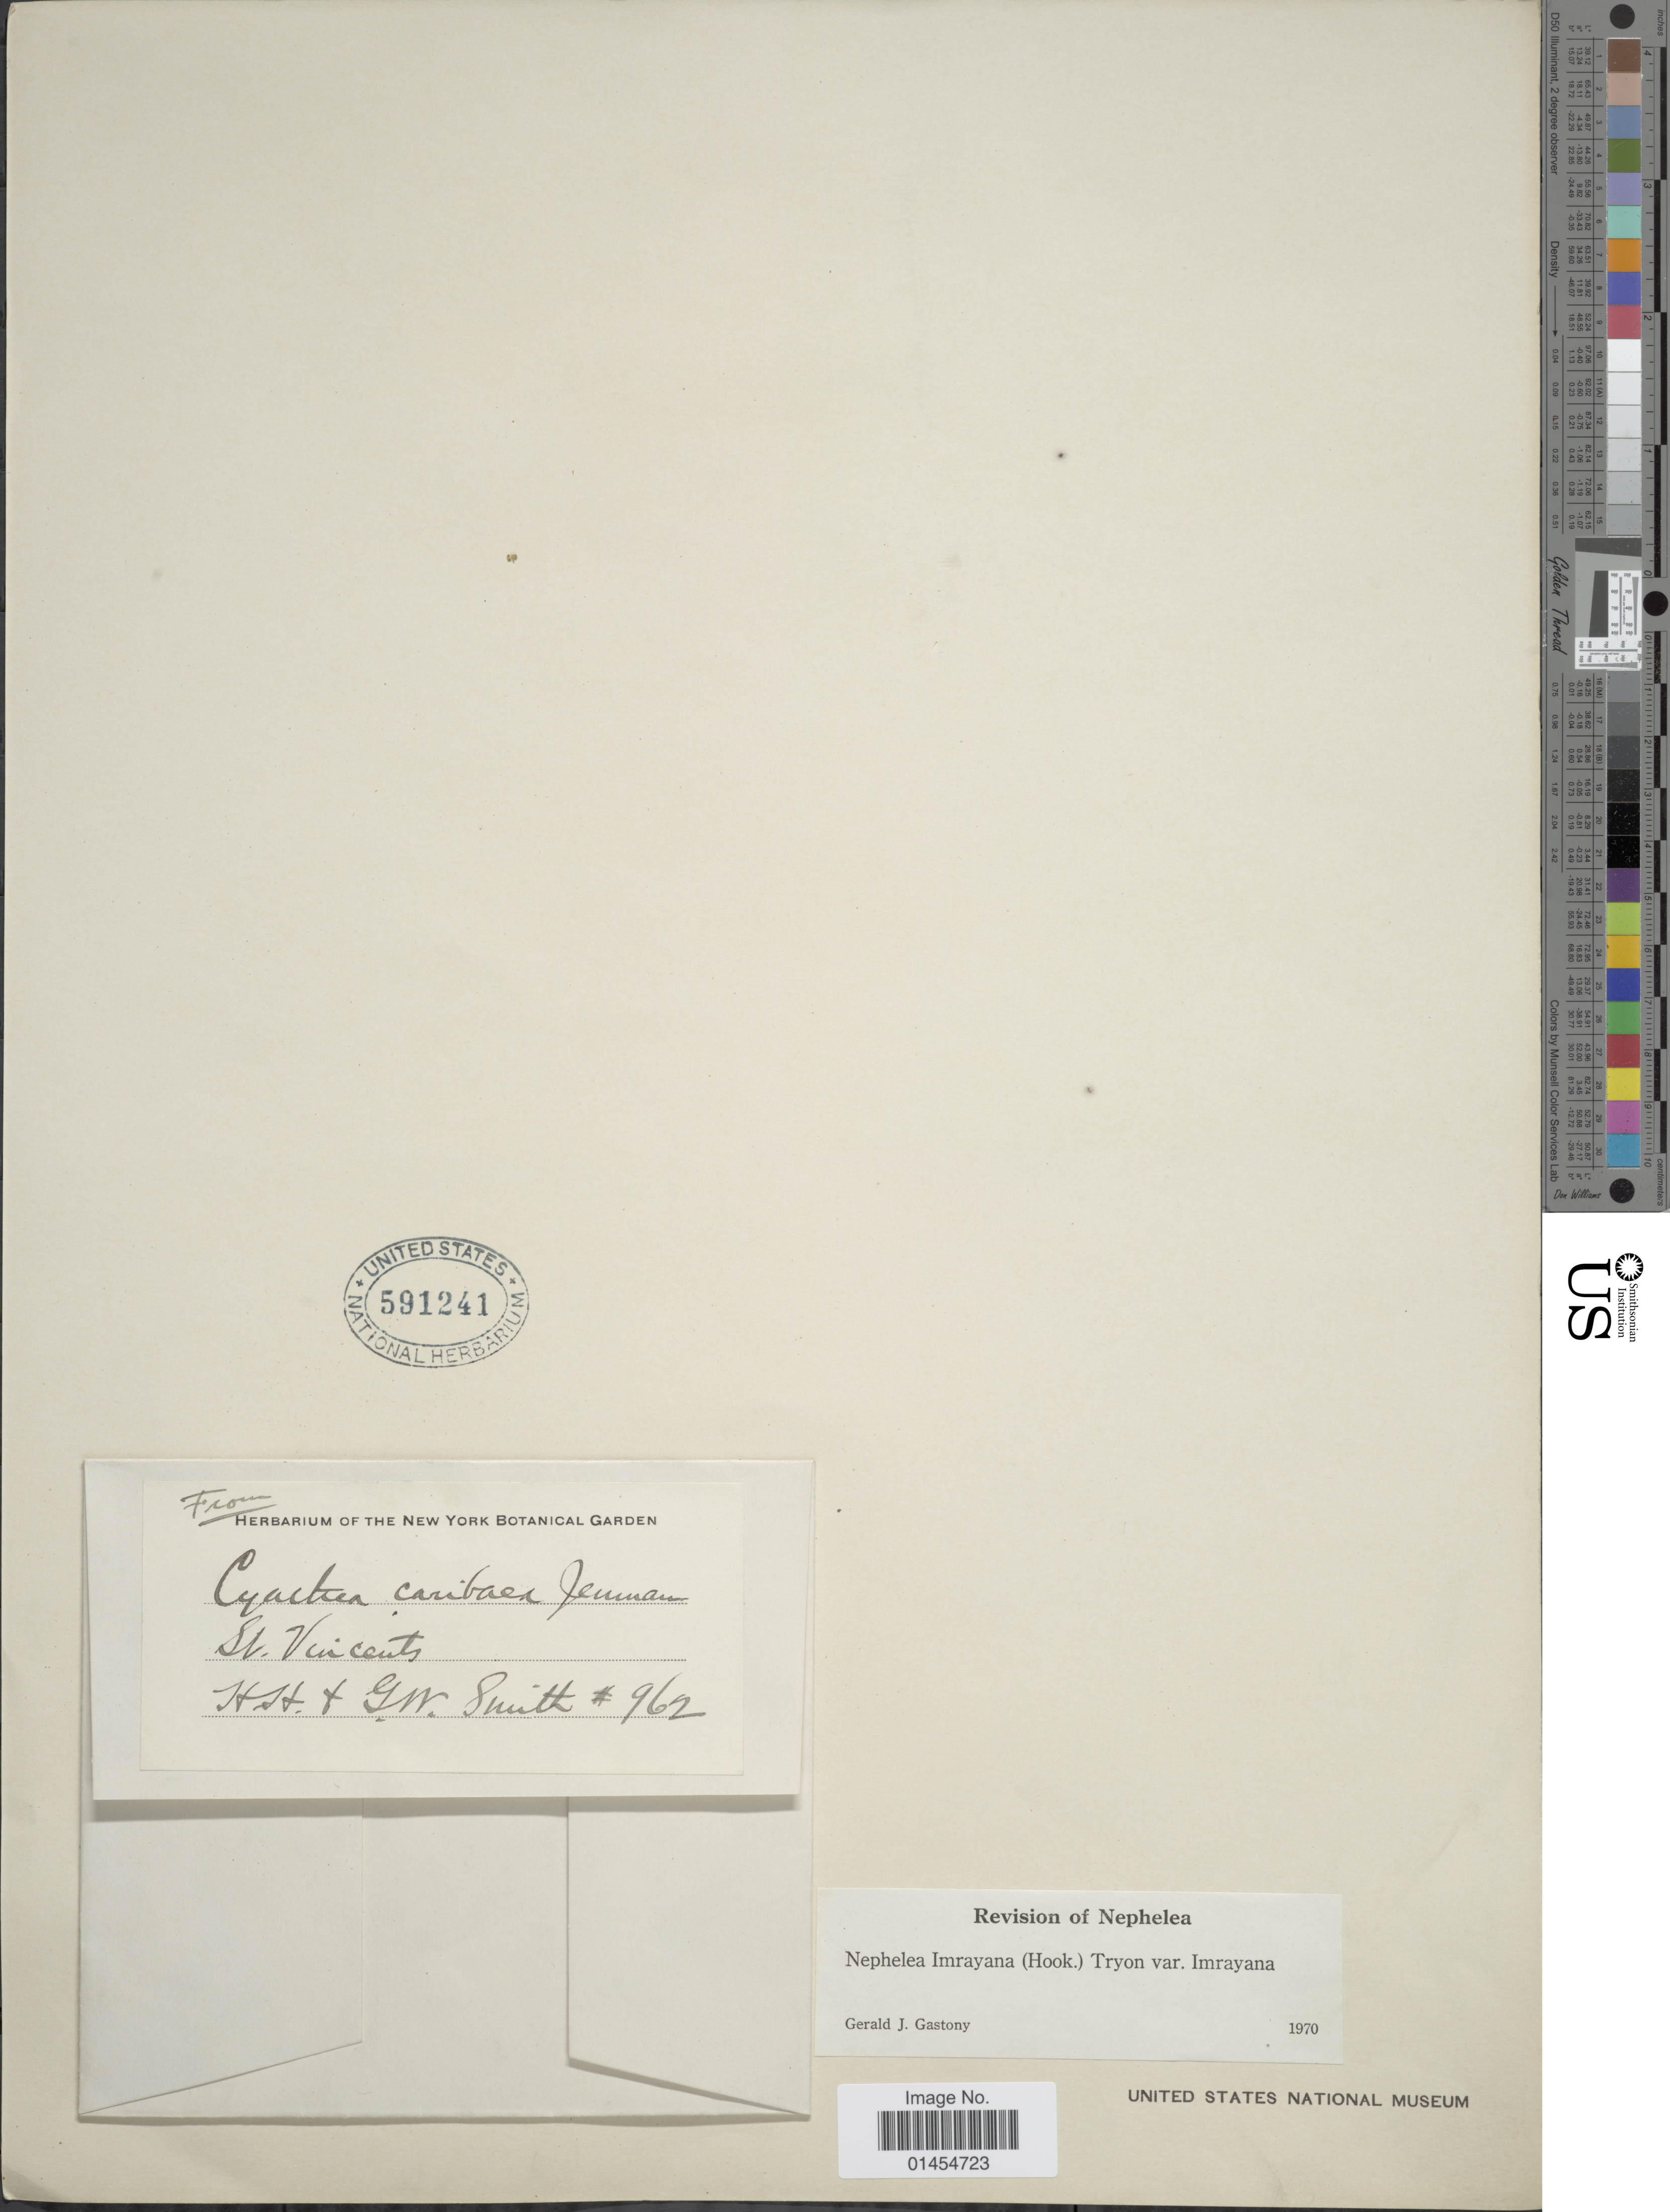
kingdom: Plantae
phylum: Tracheophyta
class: Polypodiopsida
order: Cyatheales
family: Cyatheaceae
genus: Alsophila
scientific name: Alsophila imrayana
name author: (Hook.) D.S. Conant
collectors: H. H. Smith & G. Smith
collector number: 962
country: St. Vincent - Grenadines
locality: St. Vincents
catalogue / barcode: US 591241